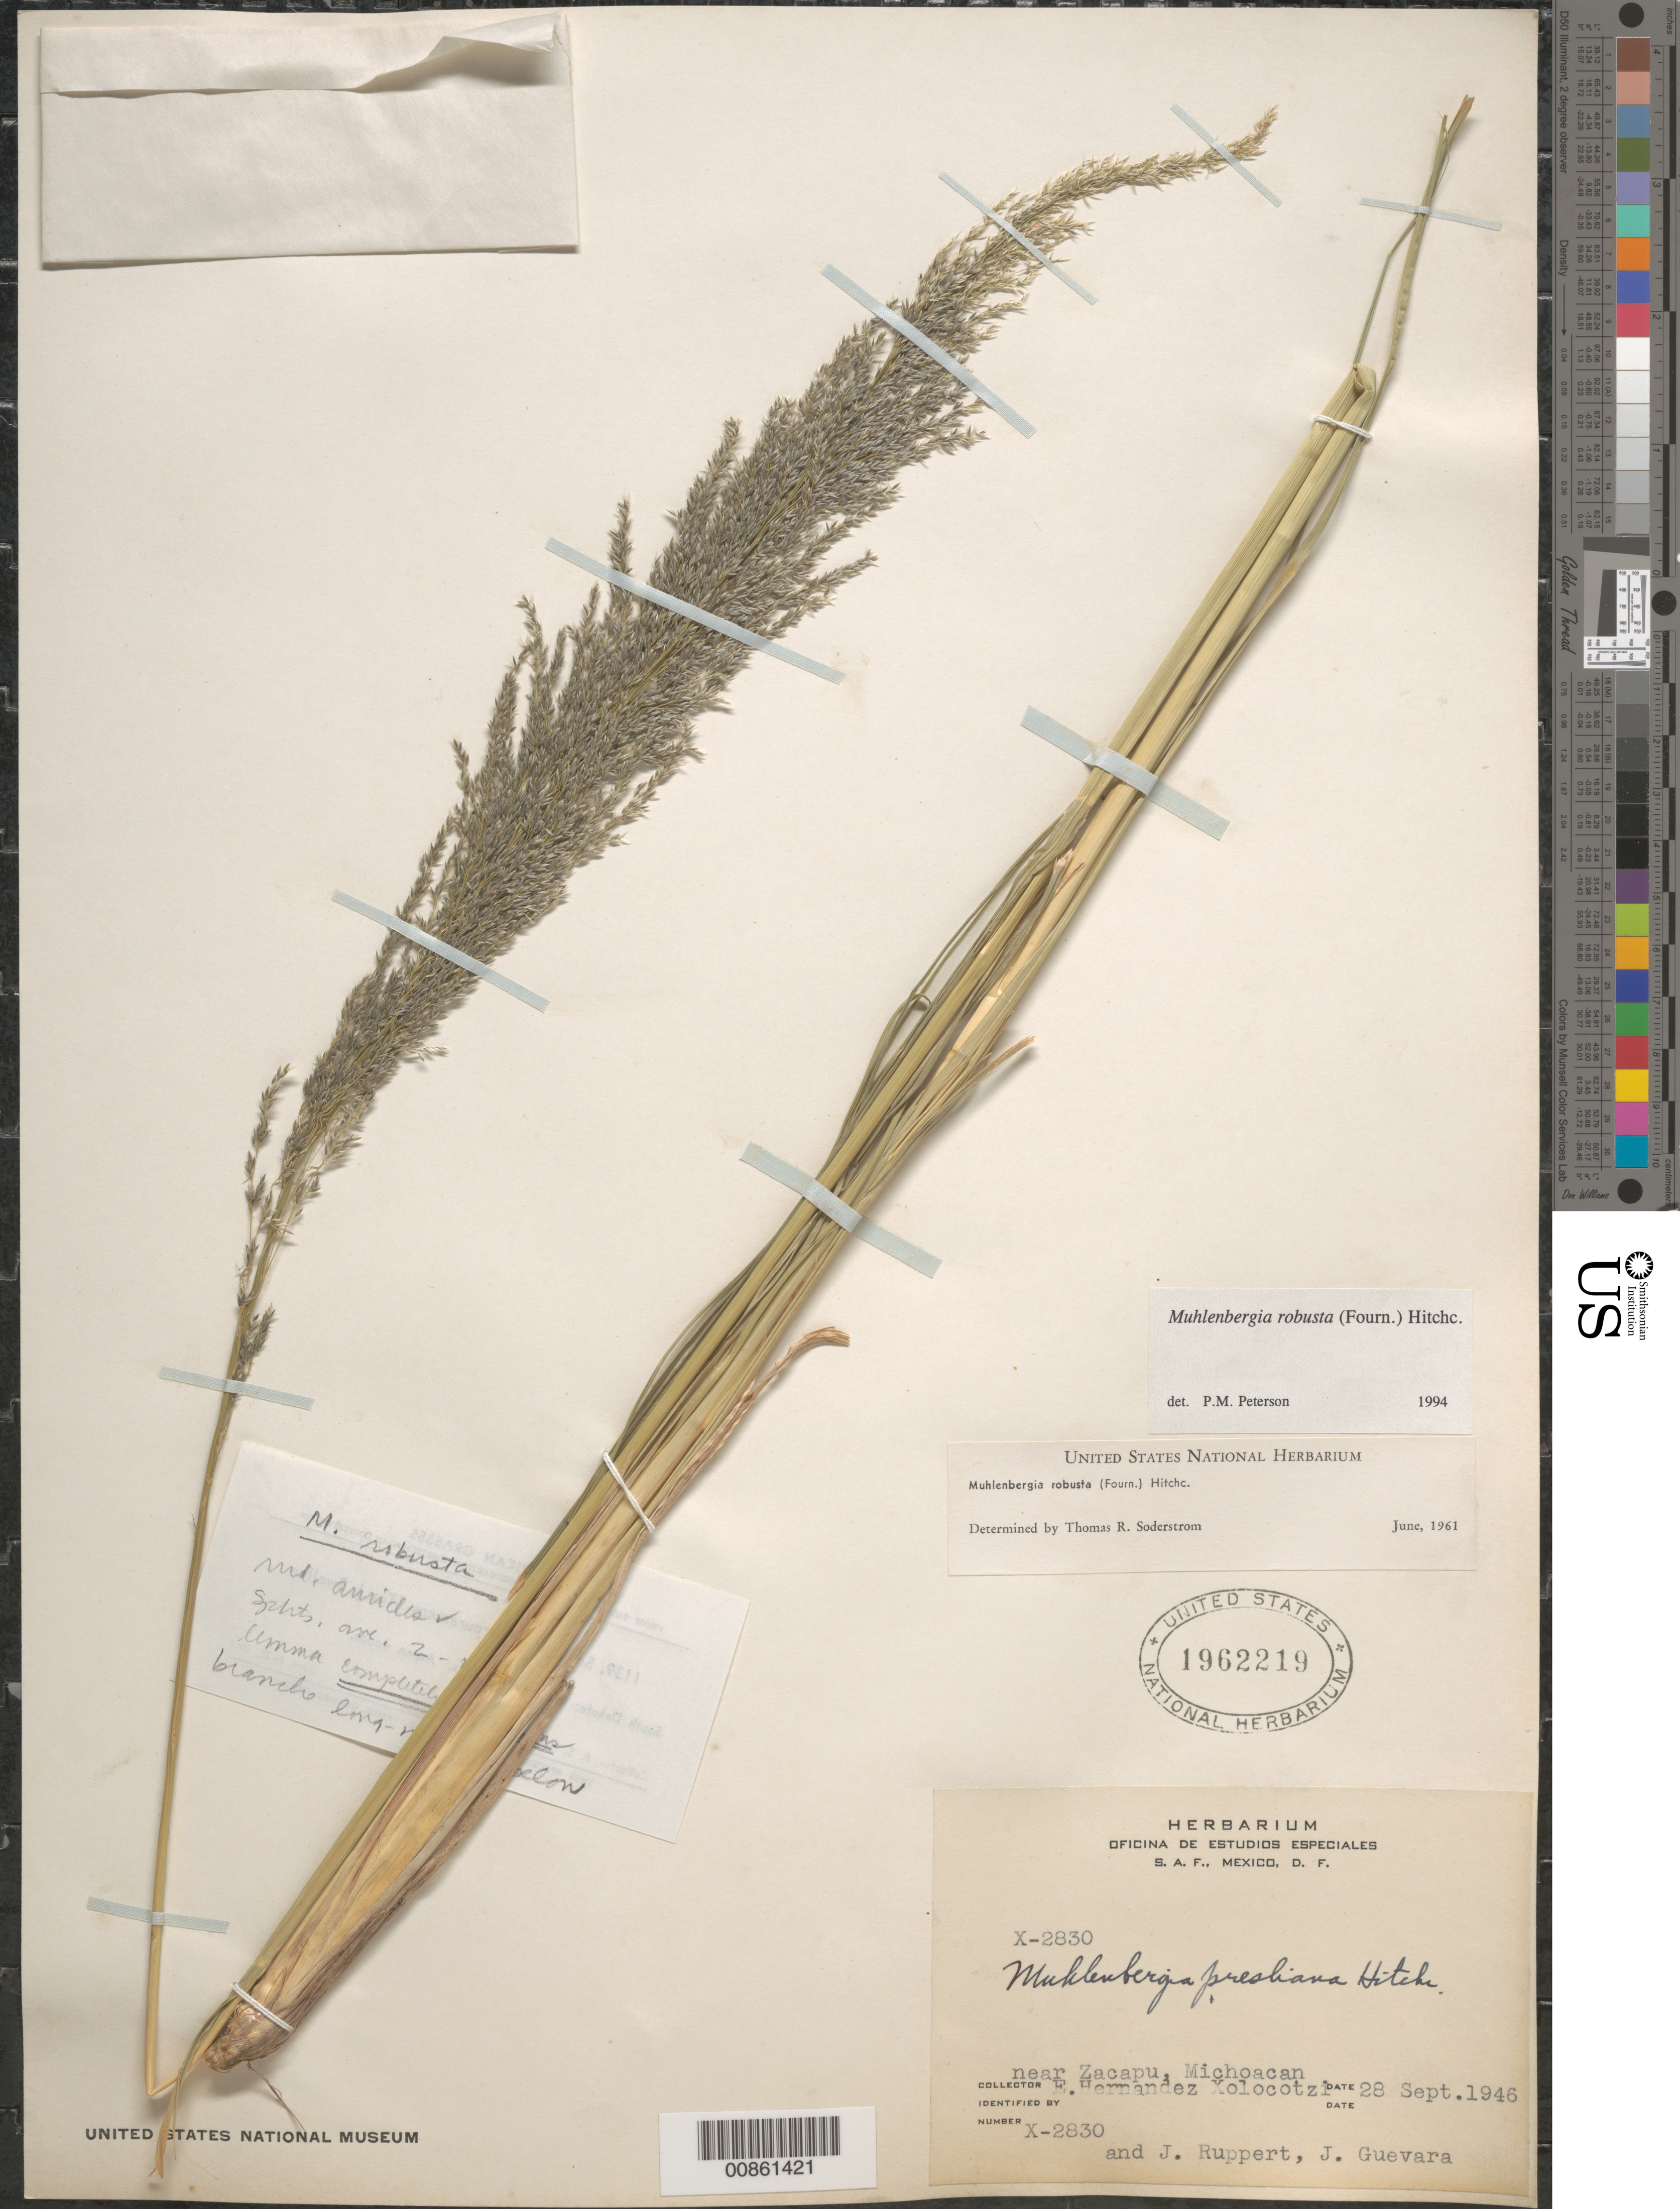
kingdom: Plantae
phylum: Tracheophyta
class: Liliopsida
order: Poales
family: Poaceae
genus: Muhlenbergia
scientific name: Muhlenbergia robusta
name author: (E. Fourn.) Hitchc.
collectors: E. I. Hernández-X., J. Ruppert & J. Guevara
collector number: X-2830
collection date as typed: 28 Sep 1946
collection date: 1946-09-28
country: Mexico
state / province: Michoacán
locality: Near Zacapu, Mich.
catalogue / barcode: US 1962219